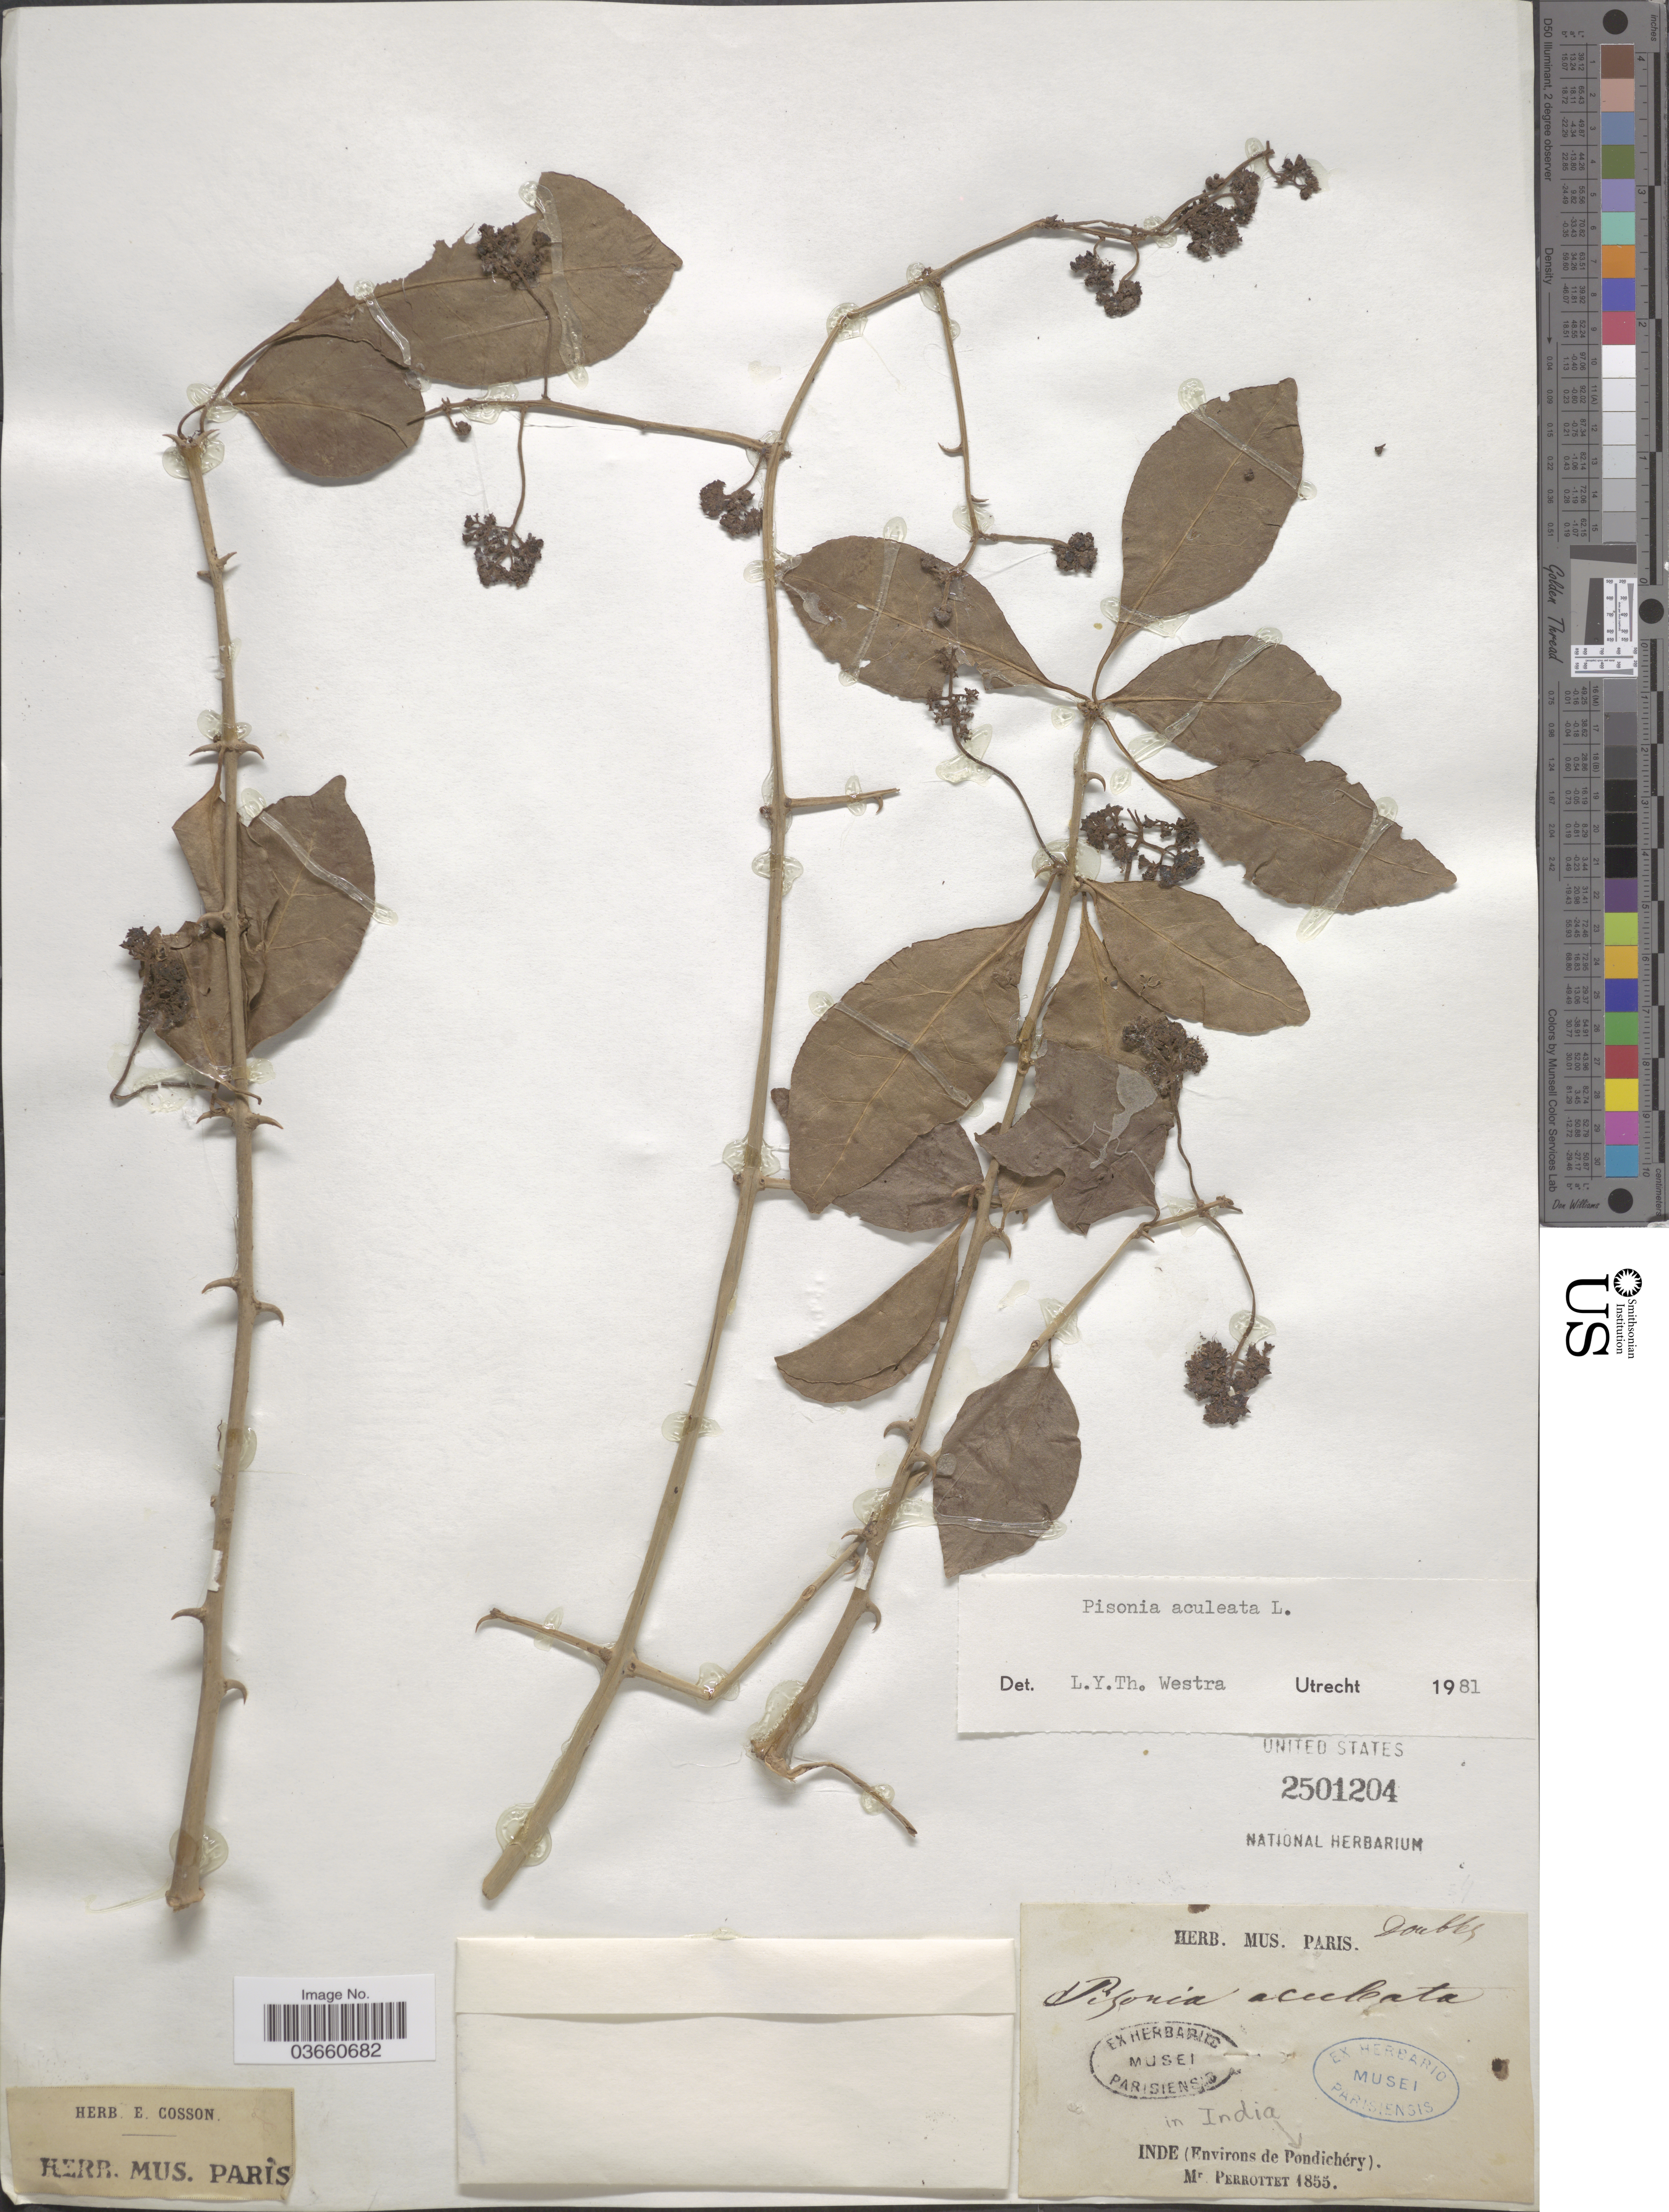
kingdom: Plantae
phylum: Tracheophyta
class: Magnoliopsida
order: Caryophyllales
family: Nyctaginaceae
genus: Pisonia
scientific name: Pisonia aculeata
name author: L.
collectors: Perrottet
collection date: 1855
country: India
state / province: Pondicherry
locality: Inde (Environs de Pondichéry).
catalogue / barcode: US 2501204